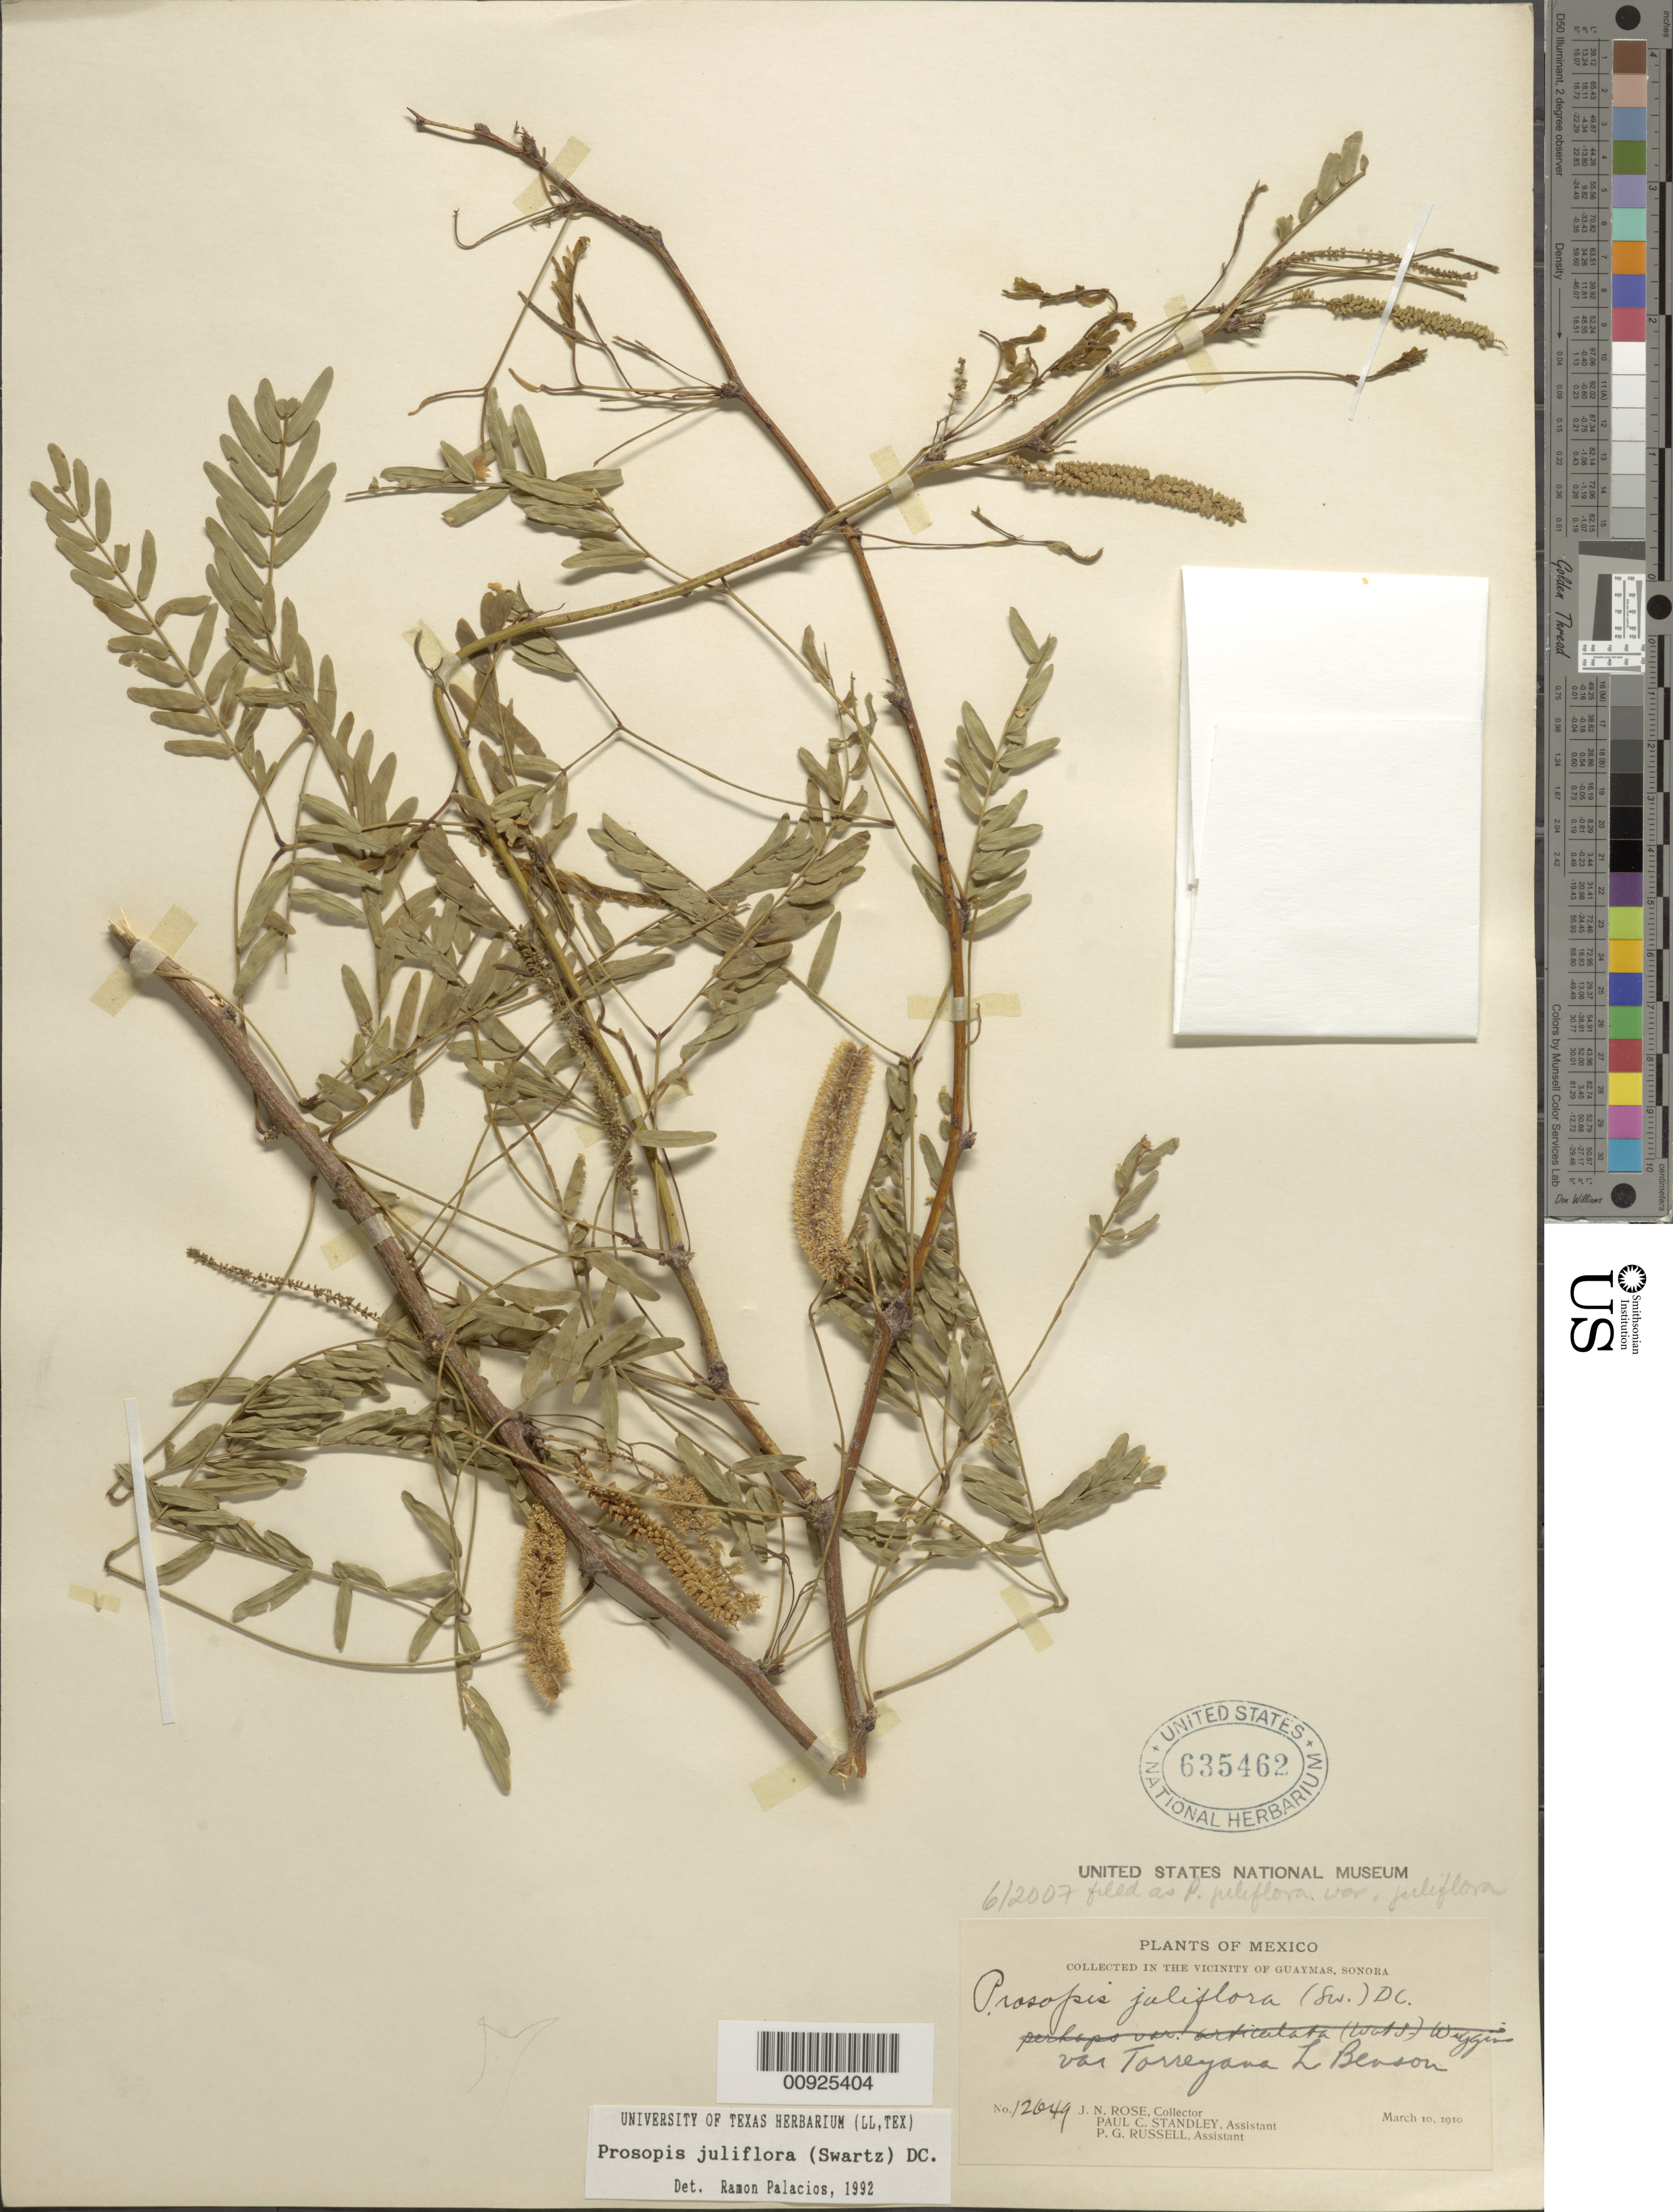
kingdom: Plantae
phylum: Tracheophyta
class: Magnoliopsida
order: Fabales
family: Fabaceae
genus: Neltuma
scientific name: Neltuma juliflora var. juliflora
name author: (Sw.) Raf.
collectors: J. N. Rose, P. C. Standley & P. G. Russell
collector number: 12649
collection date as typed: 10 Mar 1910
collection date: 1910-03-10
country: Mexico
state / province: Sonora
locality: In the vicinity of Guaymas, Sonora.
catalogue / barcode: US 635462